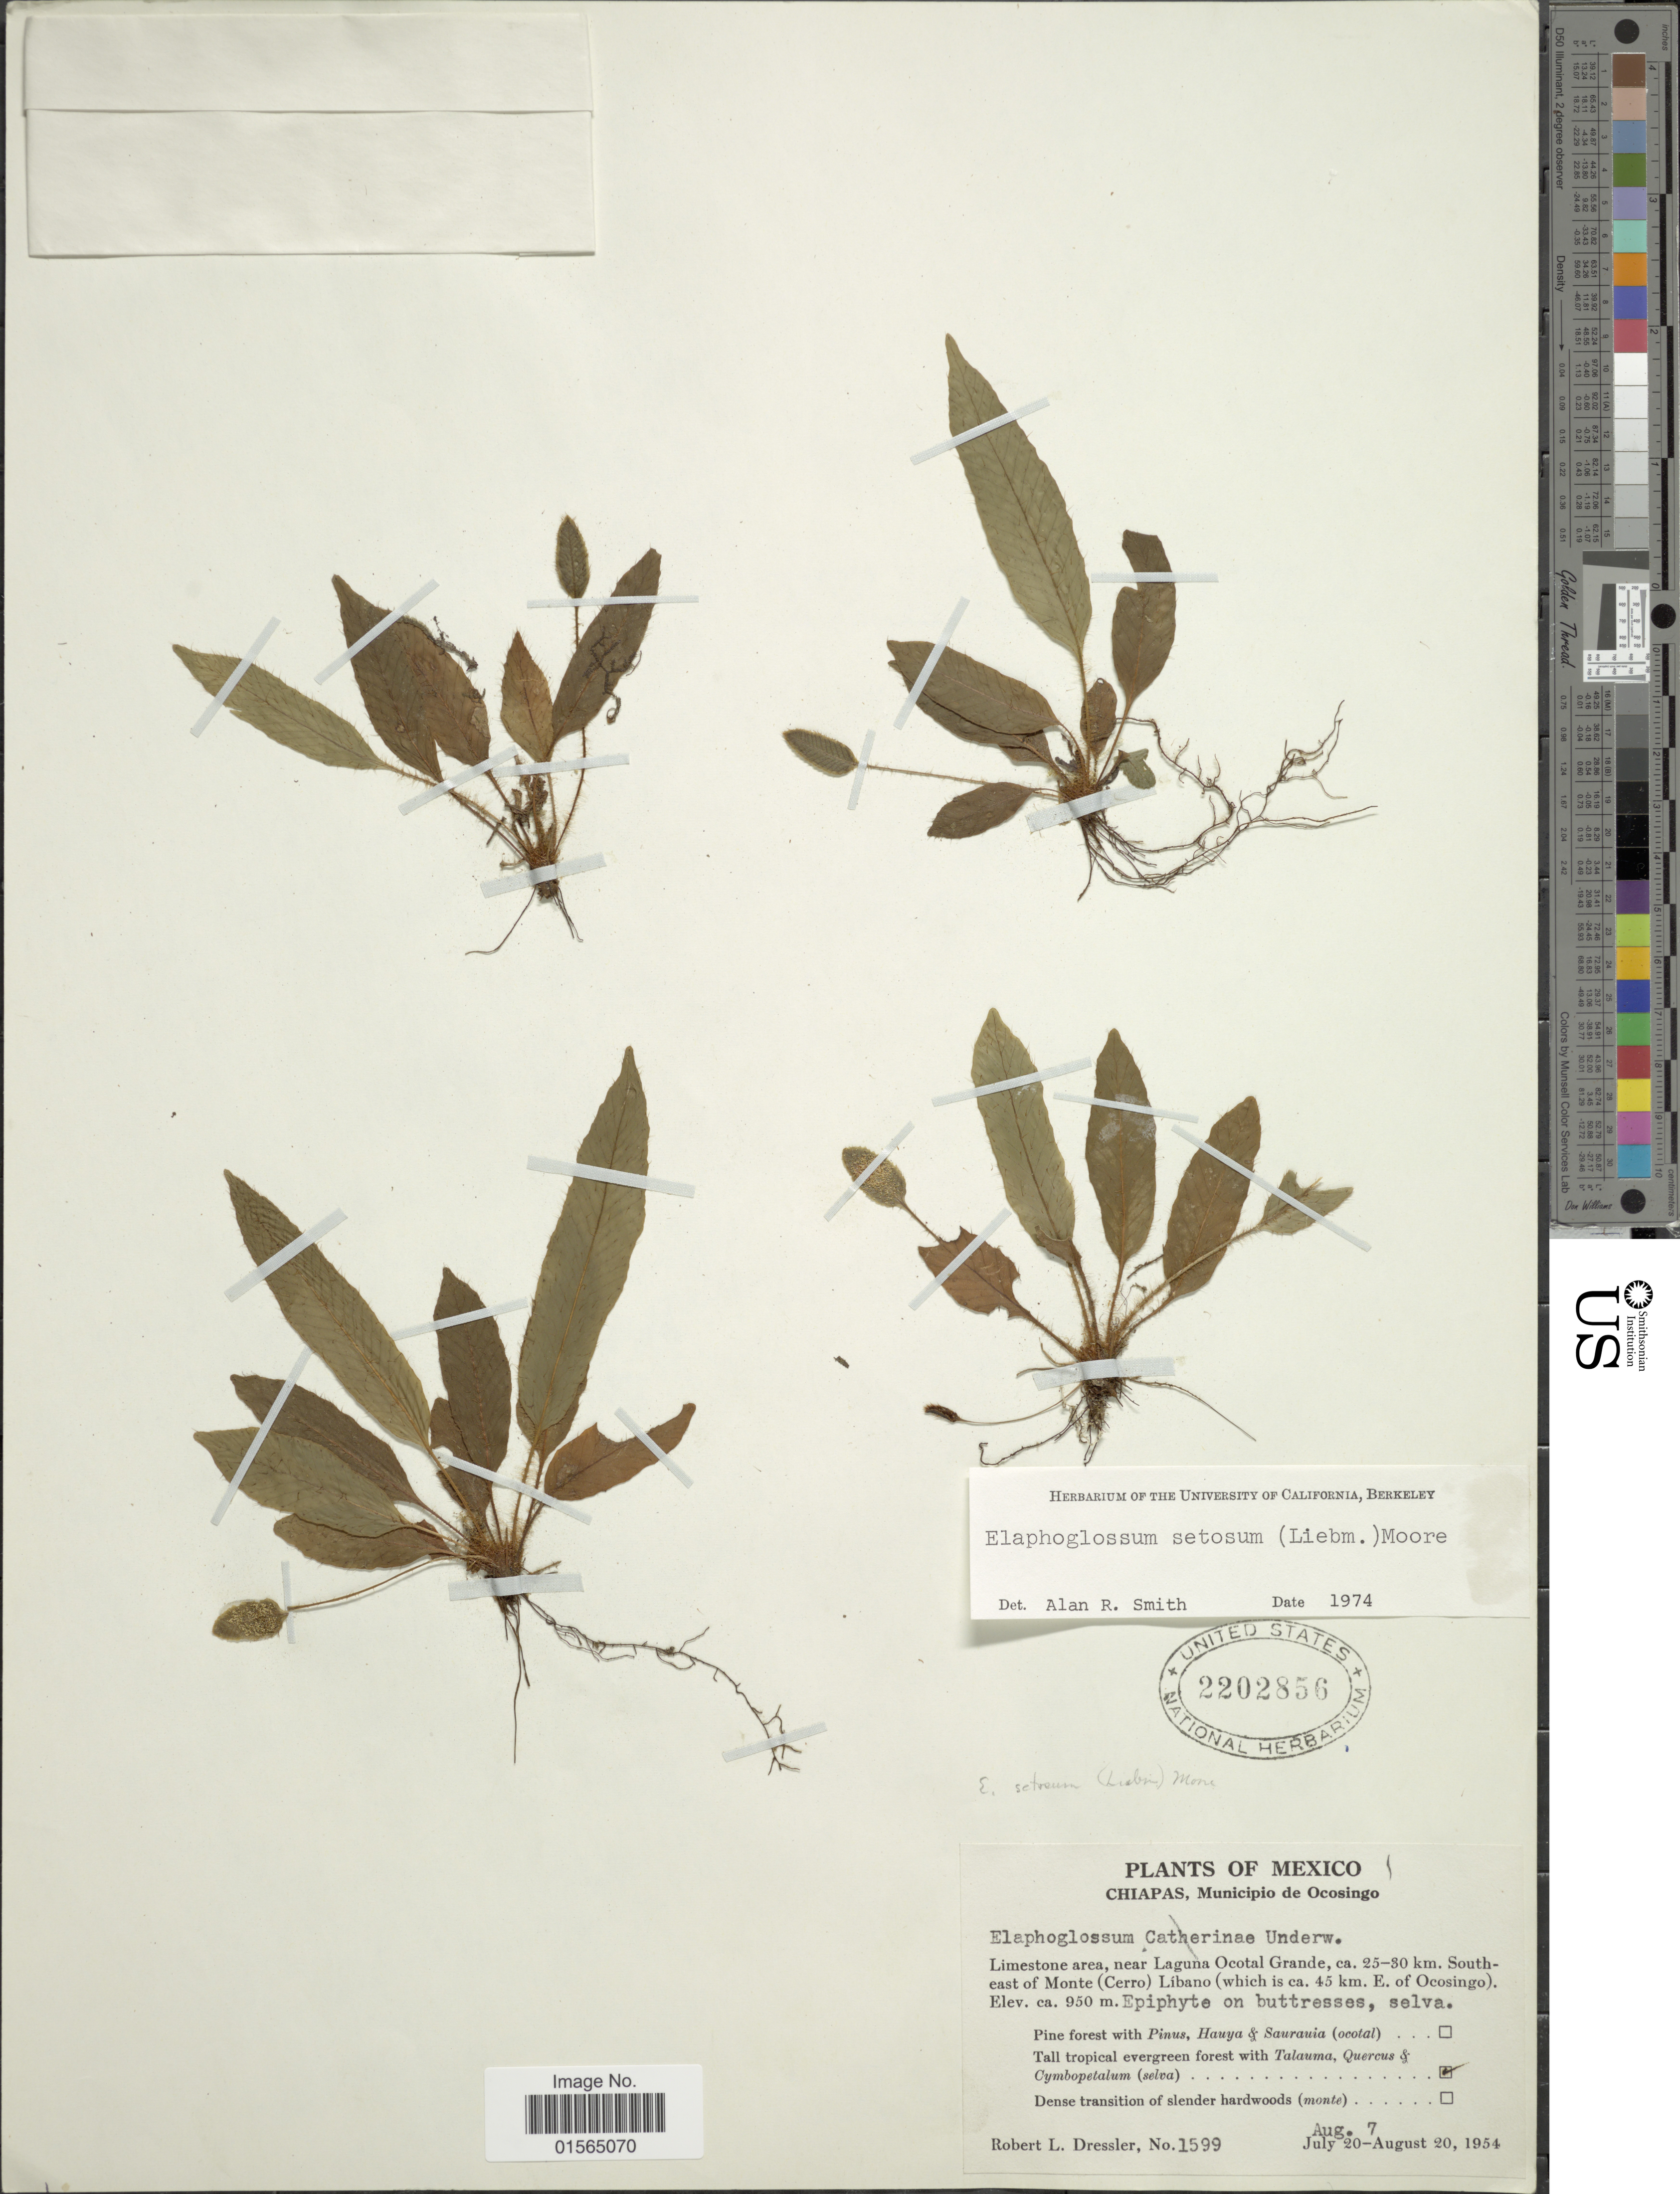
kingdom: Plantae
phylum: Tracheophyta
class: Polypodiopsida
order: Polypodiales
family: Dryopteridaceae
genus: Elaphoglossum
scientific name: Elaphoglossum setosum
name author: (Liebm.) T. Moore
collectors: R. Dressler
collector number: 1599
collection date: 1954-08-07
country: Mexico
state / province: Chiapas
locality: Muncipio de Ocosingo, Limestone area, near Laguna Ocotal Grande, ca. 25-30 km. South east of Monte (Cerro) Libano (which is ca. 45 km. E of Ocosingo)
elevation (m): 950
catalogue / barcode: US 2202586